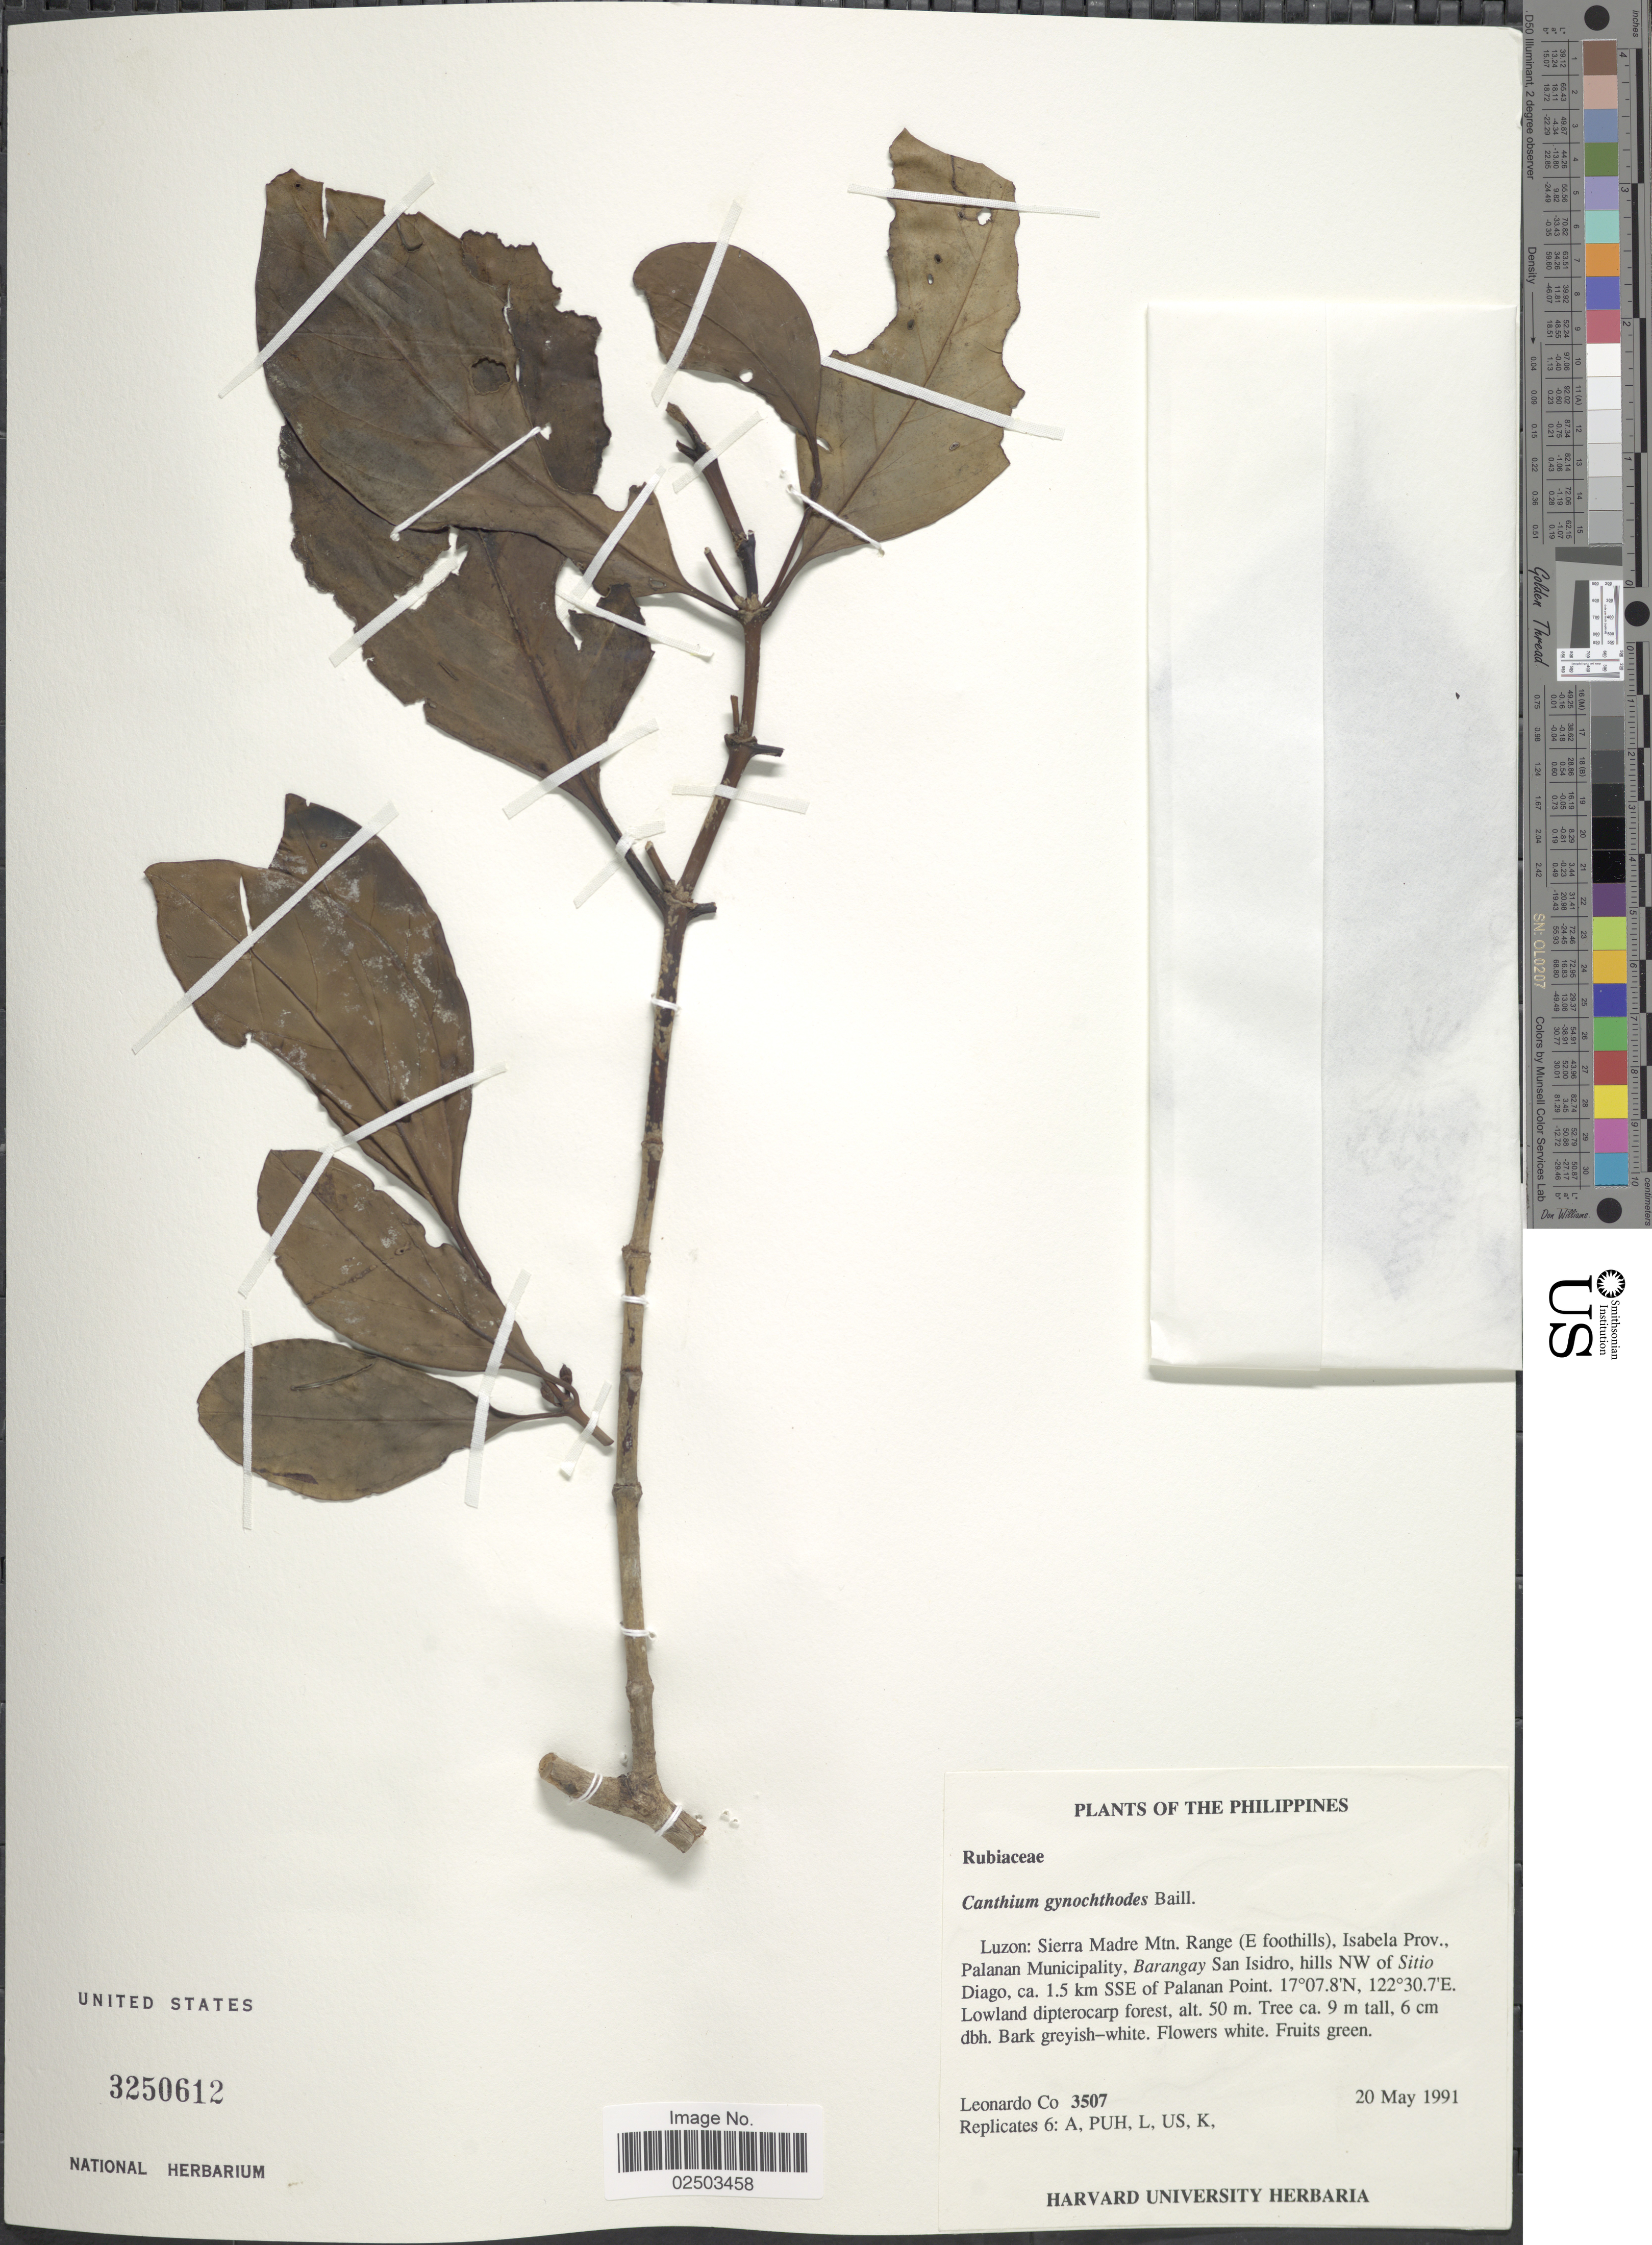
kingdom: Plantae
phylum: Tracheophyta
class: Magnoliopsida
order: Gentianales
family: Rubiaceae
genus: Canthium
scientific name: Canthium gynochthodes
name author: Baill.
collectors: L. Co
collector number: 3507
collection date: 1991-05-20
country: Philippines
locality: Luzon: Sierra Madre Mtn. Range (E foothills), Isabela Prov., Palanan Municipality, Barangay San Isidro, hills NW of Sitio Diago, ca. 1.5 km SSE of Palanan Point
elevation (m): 50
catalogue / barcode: US 3250612